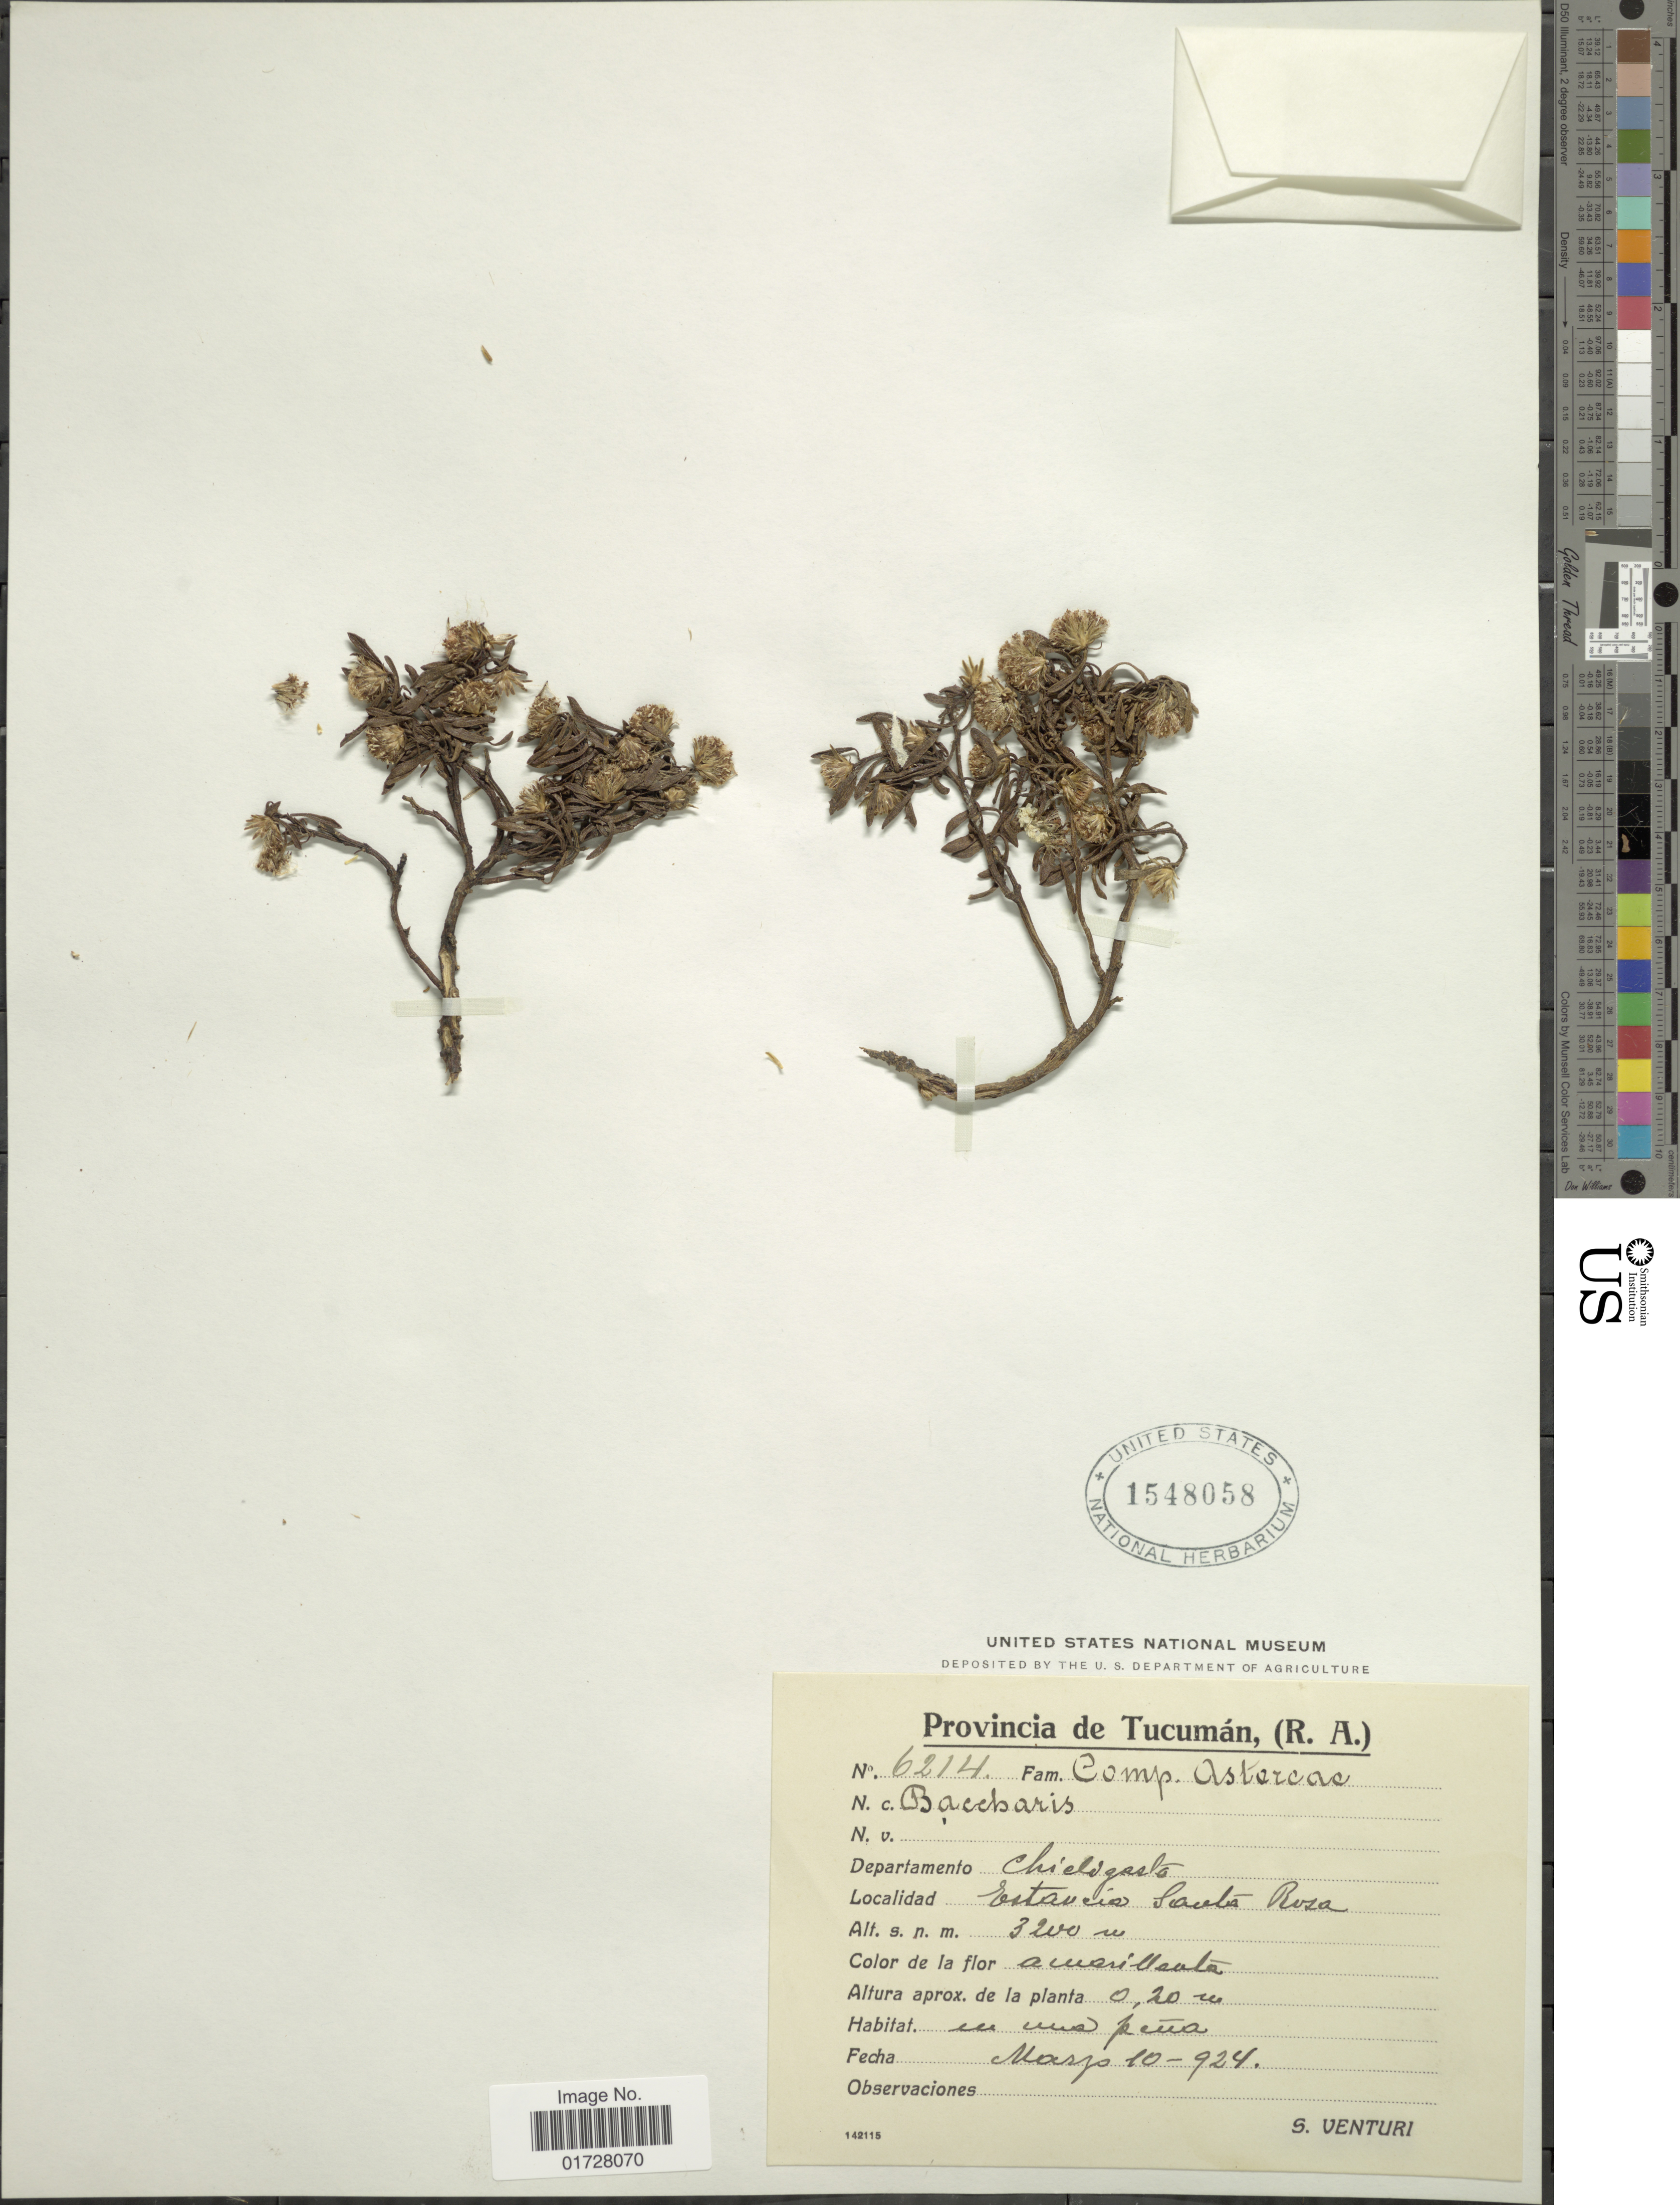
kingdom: Plantae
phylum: Tracheophyta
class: Magnoliopsida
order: Asterales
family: Asteraceae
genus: Baccharis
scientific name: Baccharis sp.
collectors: S. Venturi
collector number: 6214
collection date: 1924-03-10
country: Argentina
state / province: Tucuman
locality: Departamento Chicligasta, Estancia Santa Rosa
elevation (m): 3200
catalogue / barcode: US 1548058